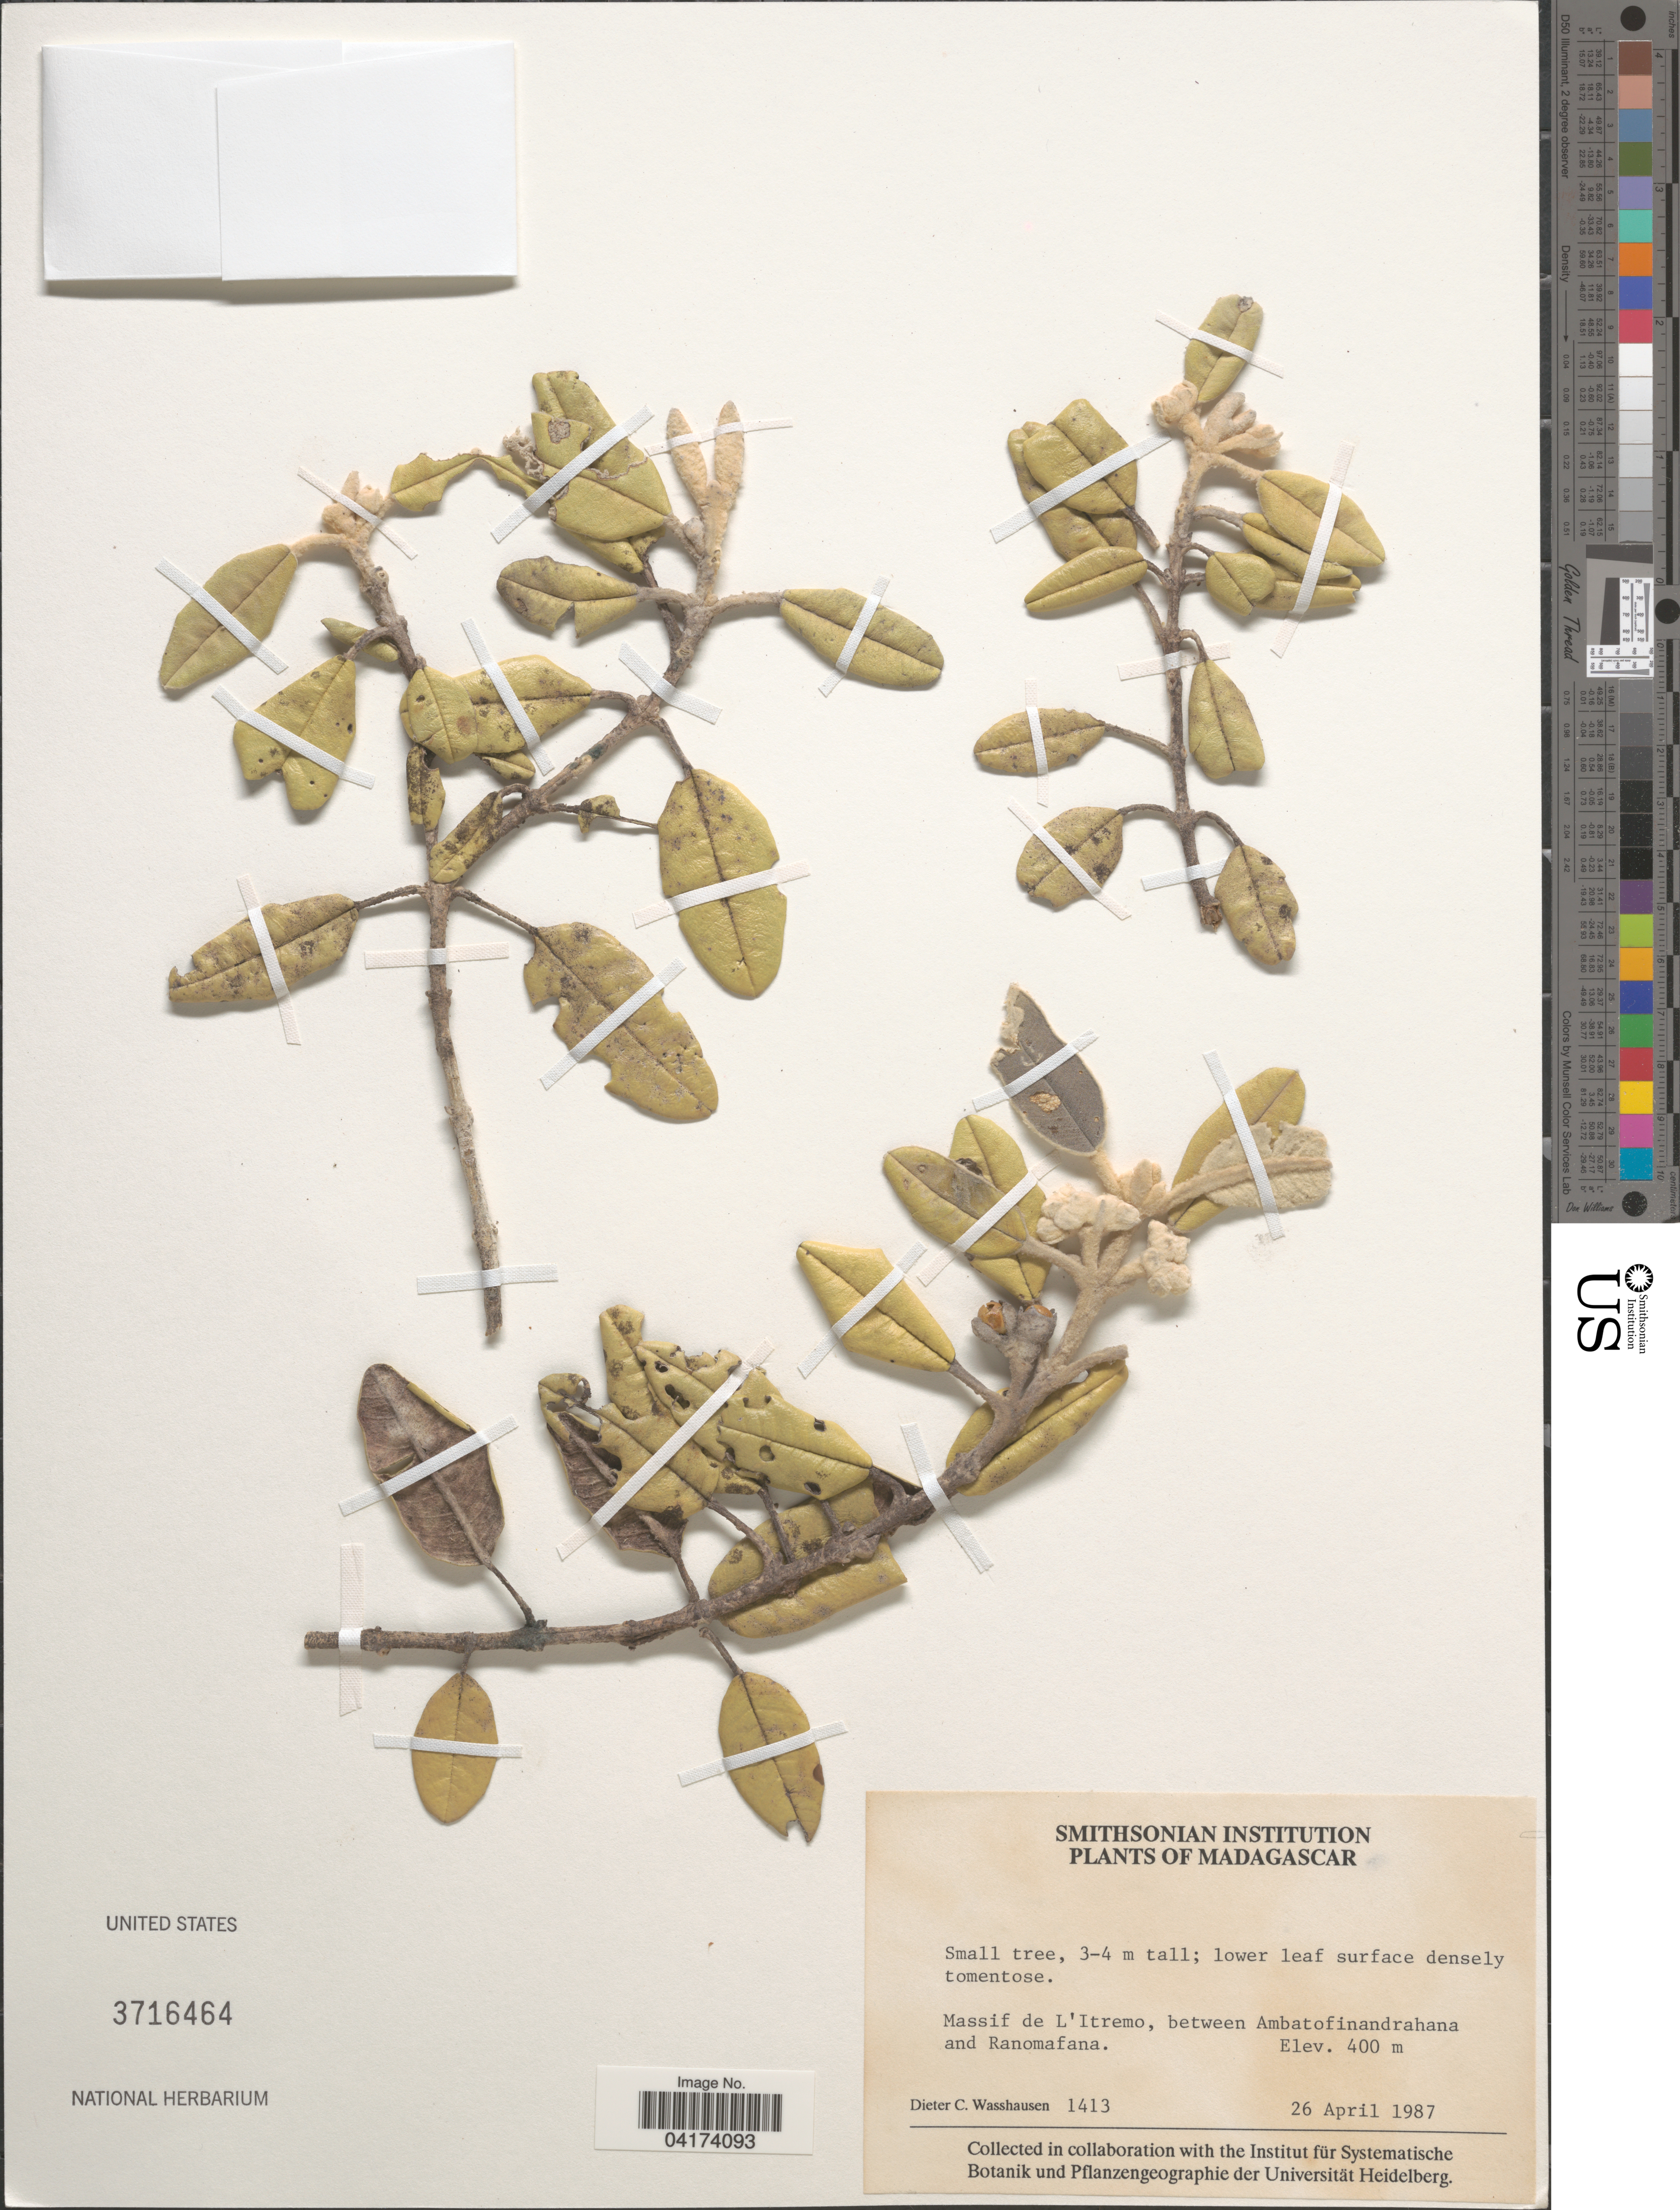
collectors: D. C. Wasshausen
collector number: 1413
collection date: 1987-04-26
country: Madagascar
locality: Massif de L'Itremo, between Ambatofinandrahana and Ranomafana.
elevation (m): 400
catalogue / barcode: US 3716464